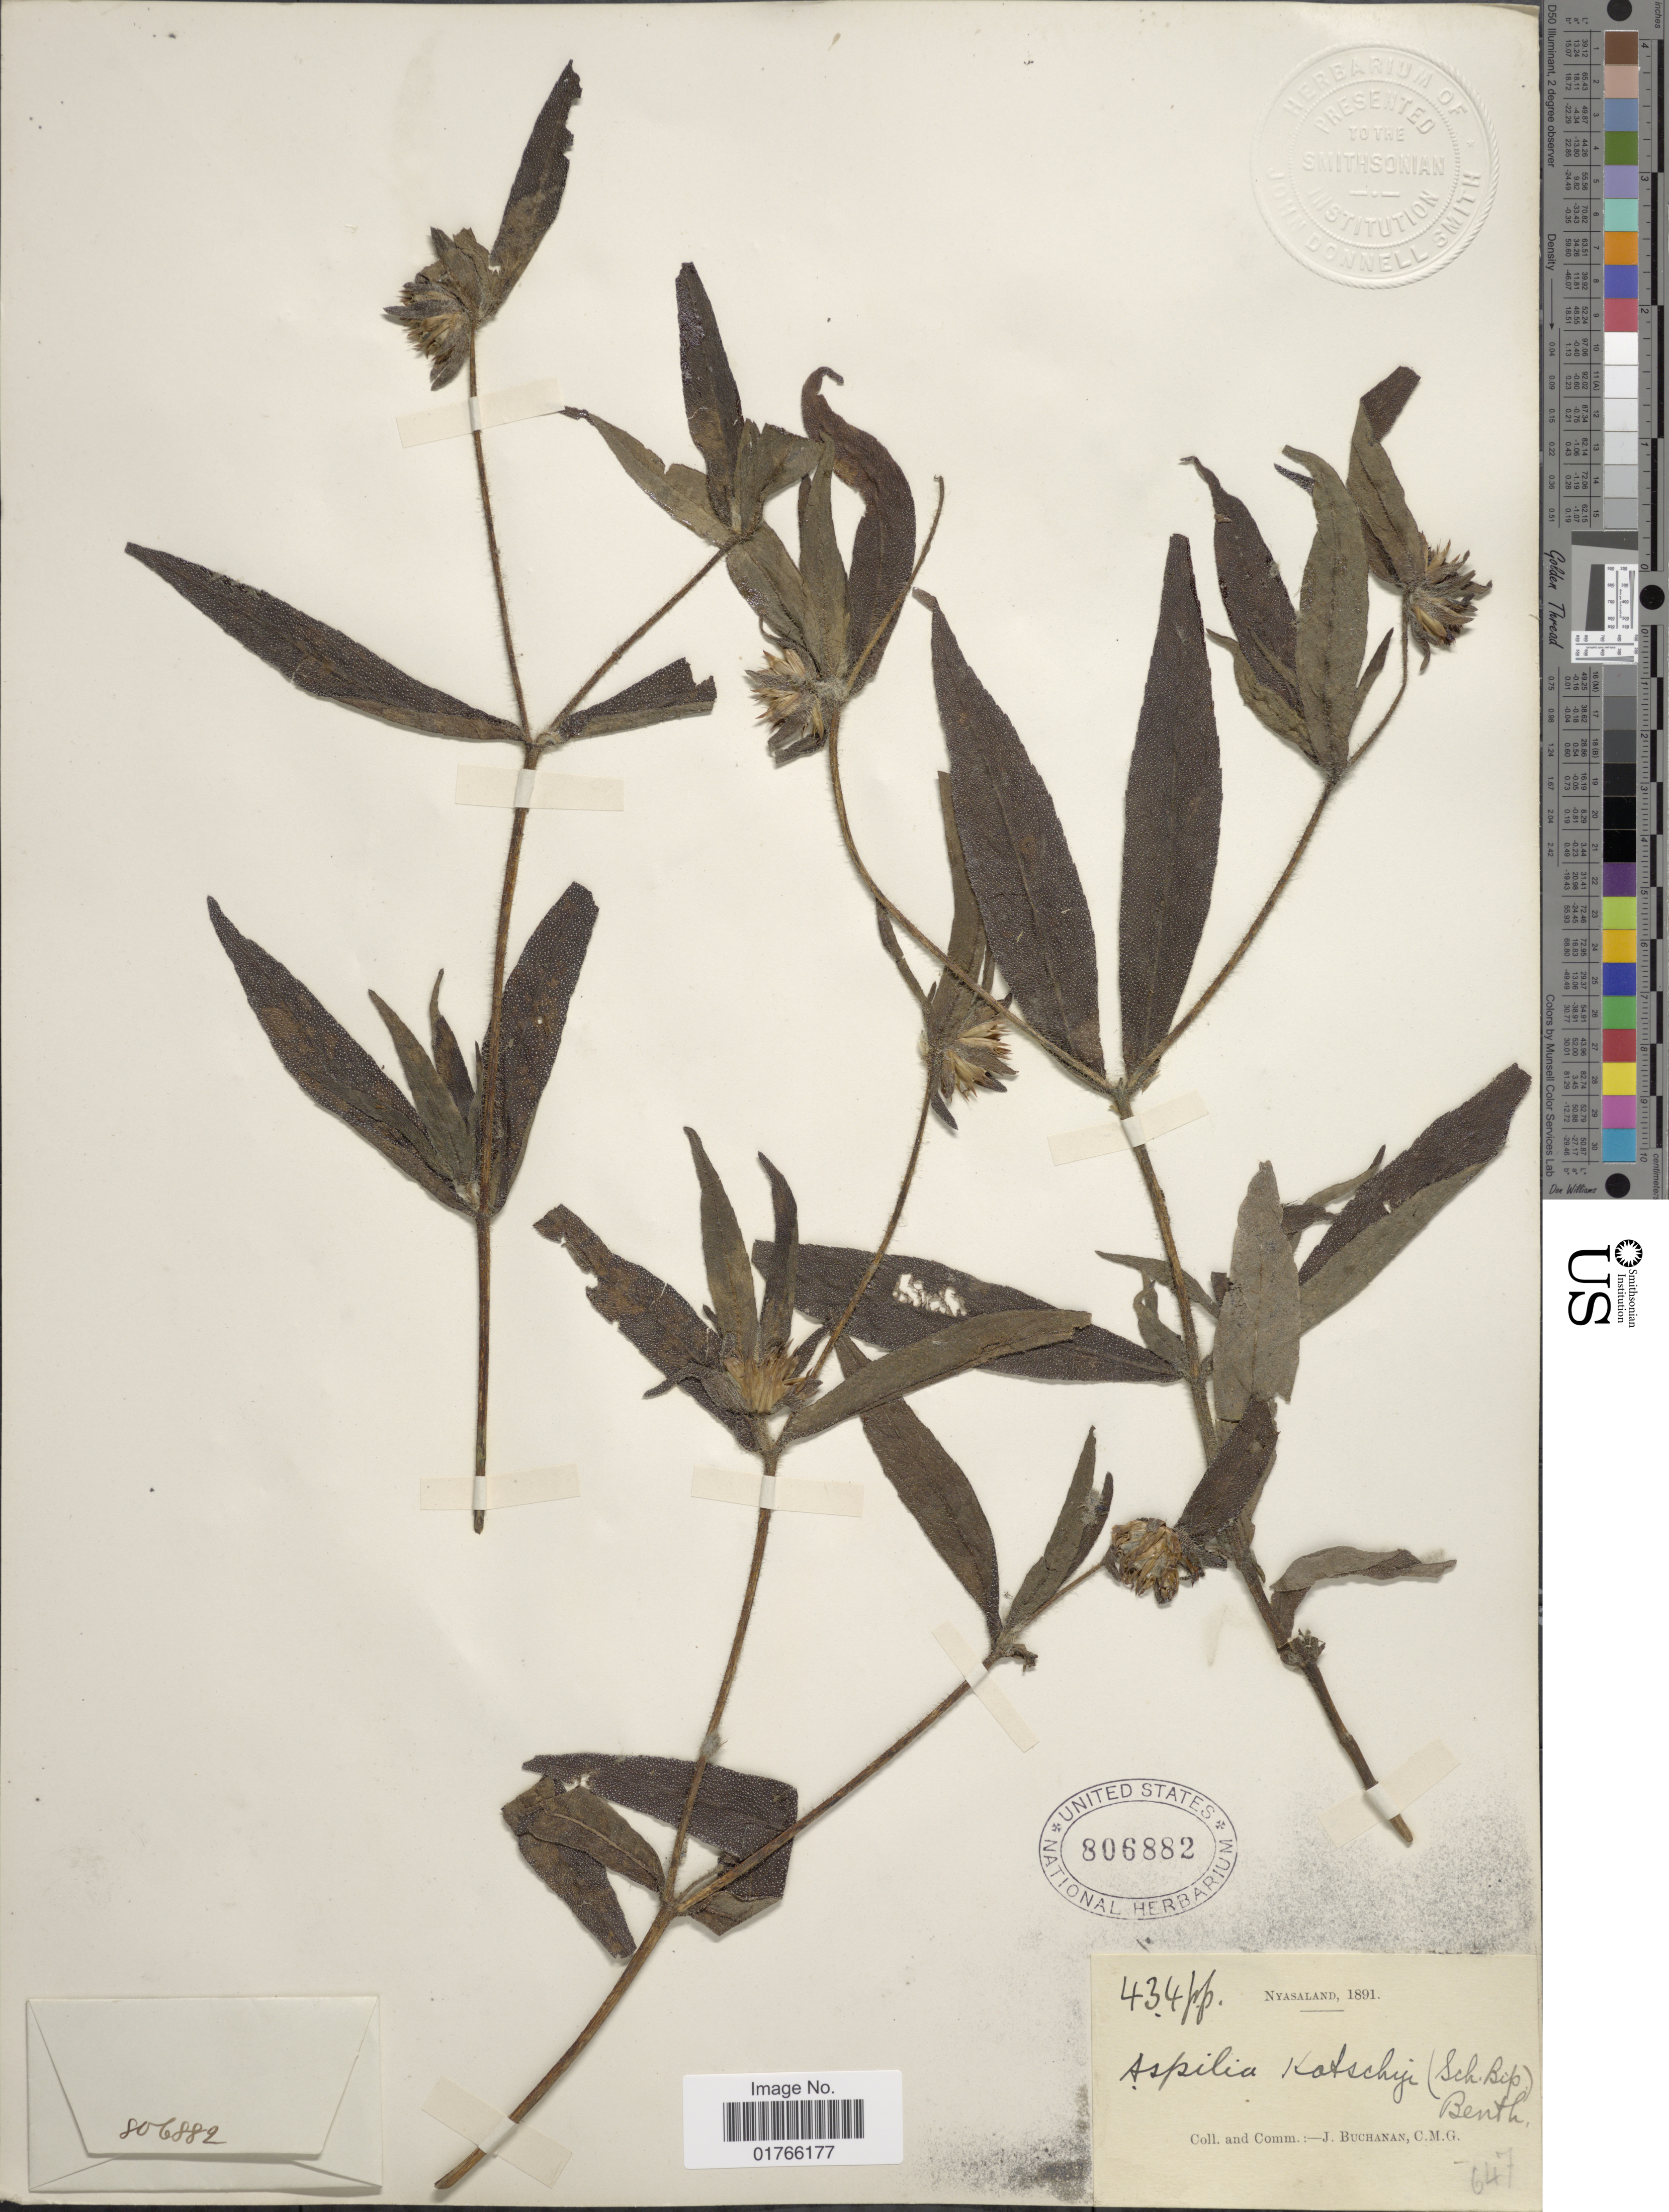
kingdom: Plantae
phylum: Tracheophyta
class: Magnoliopsida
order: Asterales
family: Asteraceae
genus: Aspilia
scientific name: Aspilia kotschyi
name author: (Sch. Bip.) Oliv.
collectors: J. Buchanan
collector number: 434pp*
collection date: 1891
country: Malawi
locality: Nyasaland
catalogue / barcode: US 806882